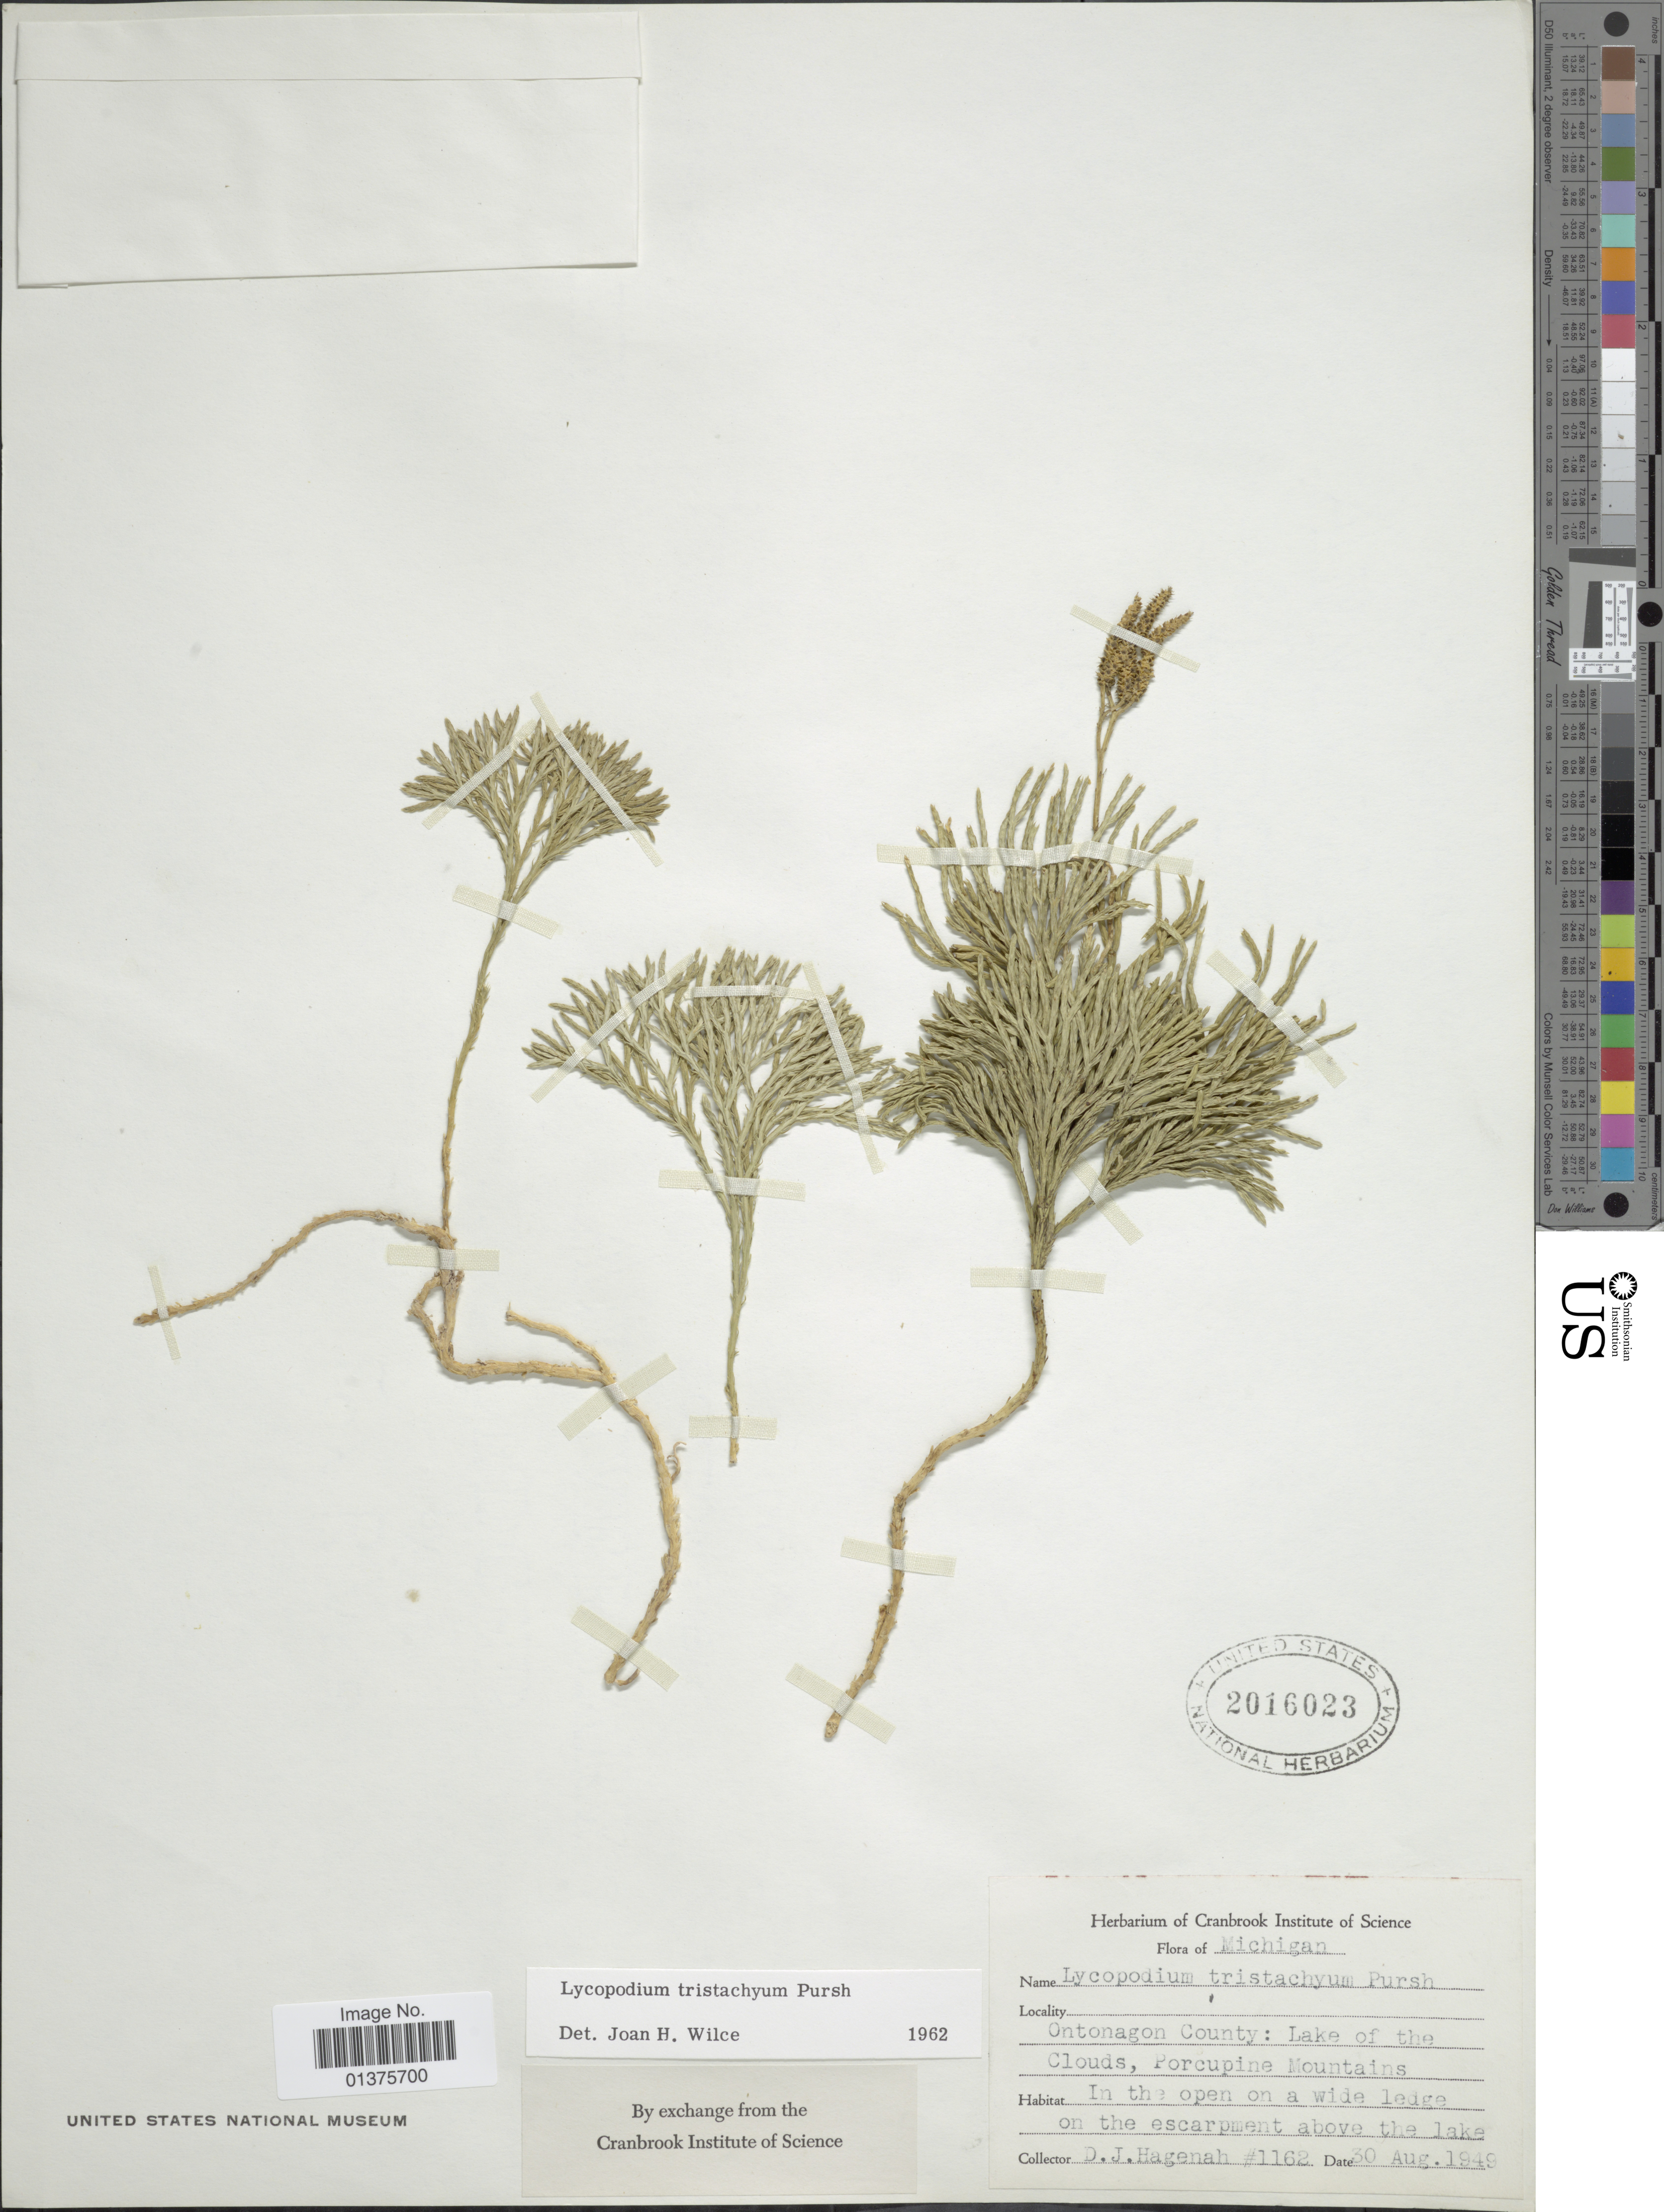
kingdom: Plantae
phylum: Tracheophyta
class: Lycopodiopsida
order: Lycopodiales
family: Lycopodiaceae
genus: Diphasiastrum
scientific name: Diphasiastrum tristachyum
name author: (Pursh) Holub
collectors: D. Hagenah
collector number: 1162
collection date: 1949-08-30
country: United States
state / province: Michigan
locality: Ontonagon County: Lake of the Clouds, porcupine Mountains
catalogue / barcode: US 2016023